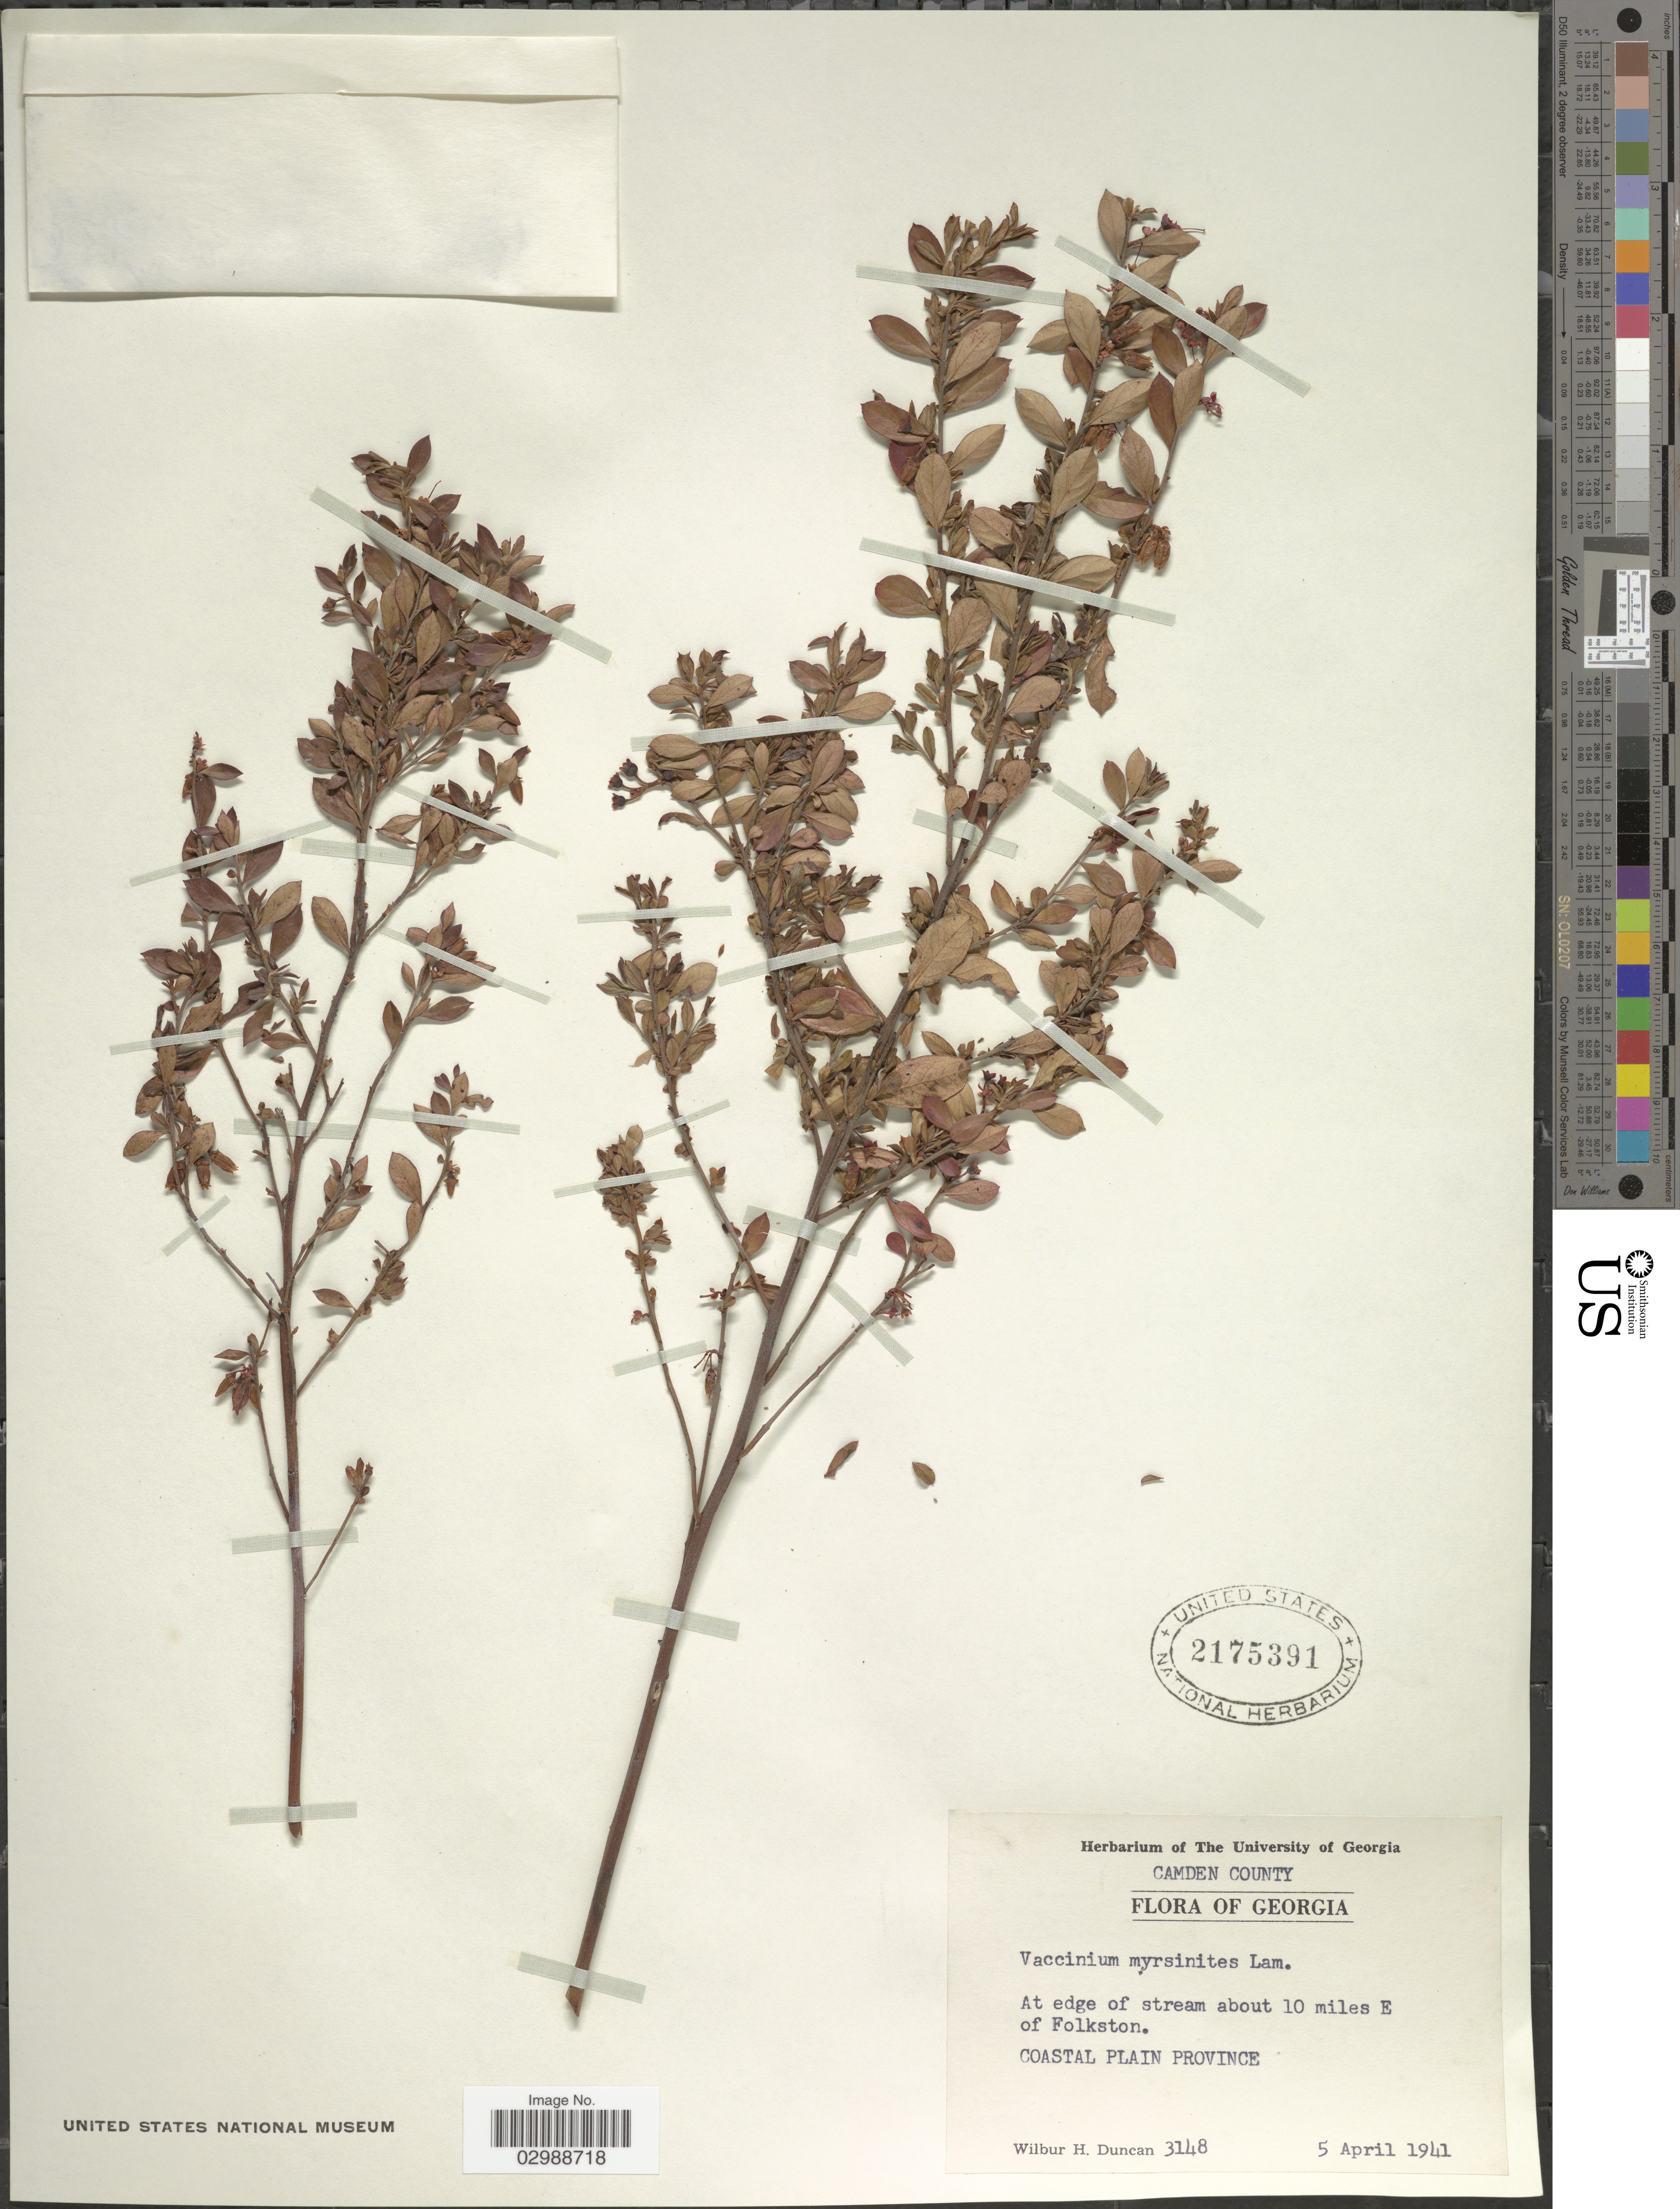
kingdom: Plantae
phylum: Tracheophyta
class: Magnoliopsida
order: Ericales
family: Ericaceae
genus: Vaccinium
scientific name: Vaccinium myrsinites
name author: Lam.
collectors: W. H. Duncan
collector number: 3148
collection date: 1941-04-05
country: United States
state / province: Georgia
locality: Camden County. At edge of stream about 10 miles E of Folkston. Coastal Plain province.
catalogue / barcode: US 2175391